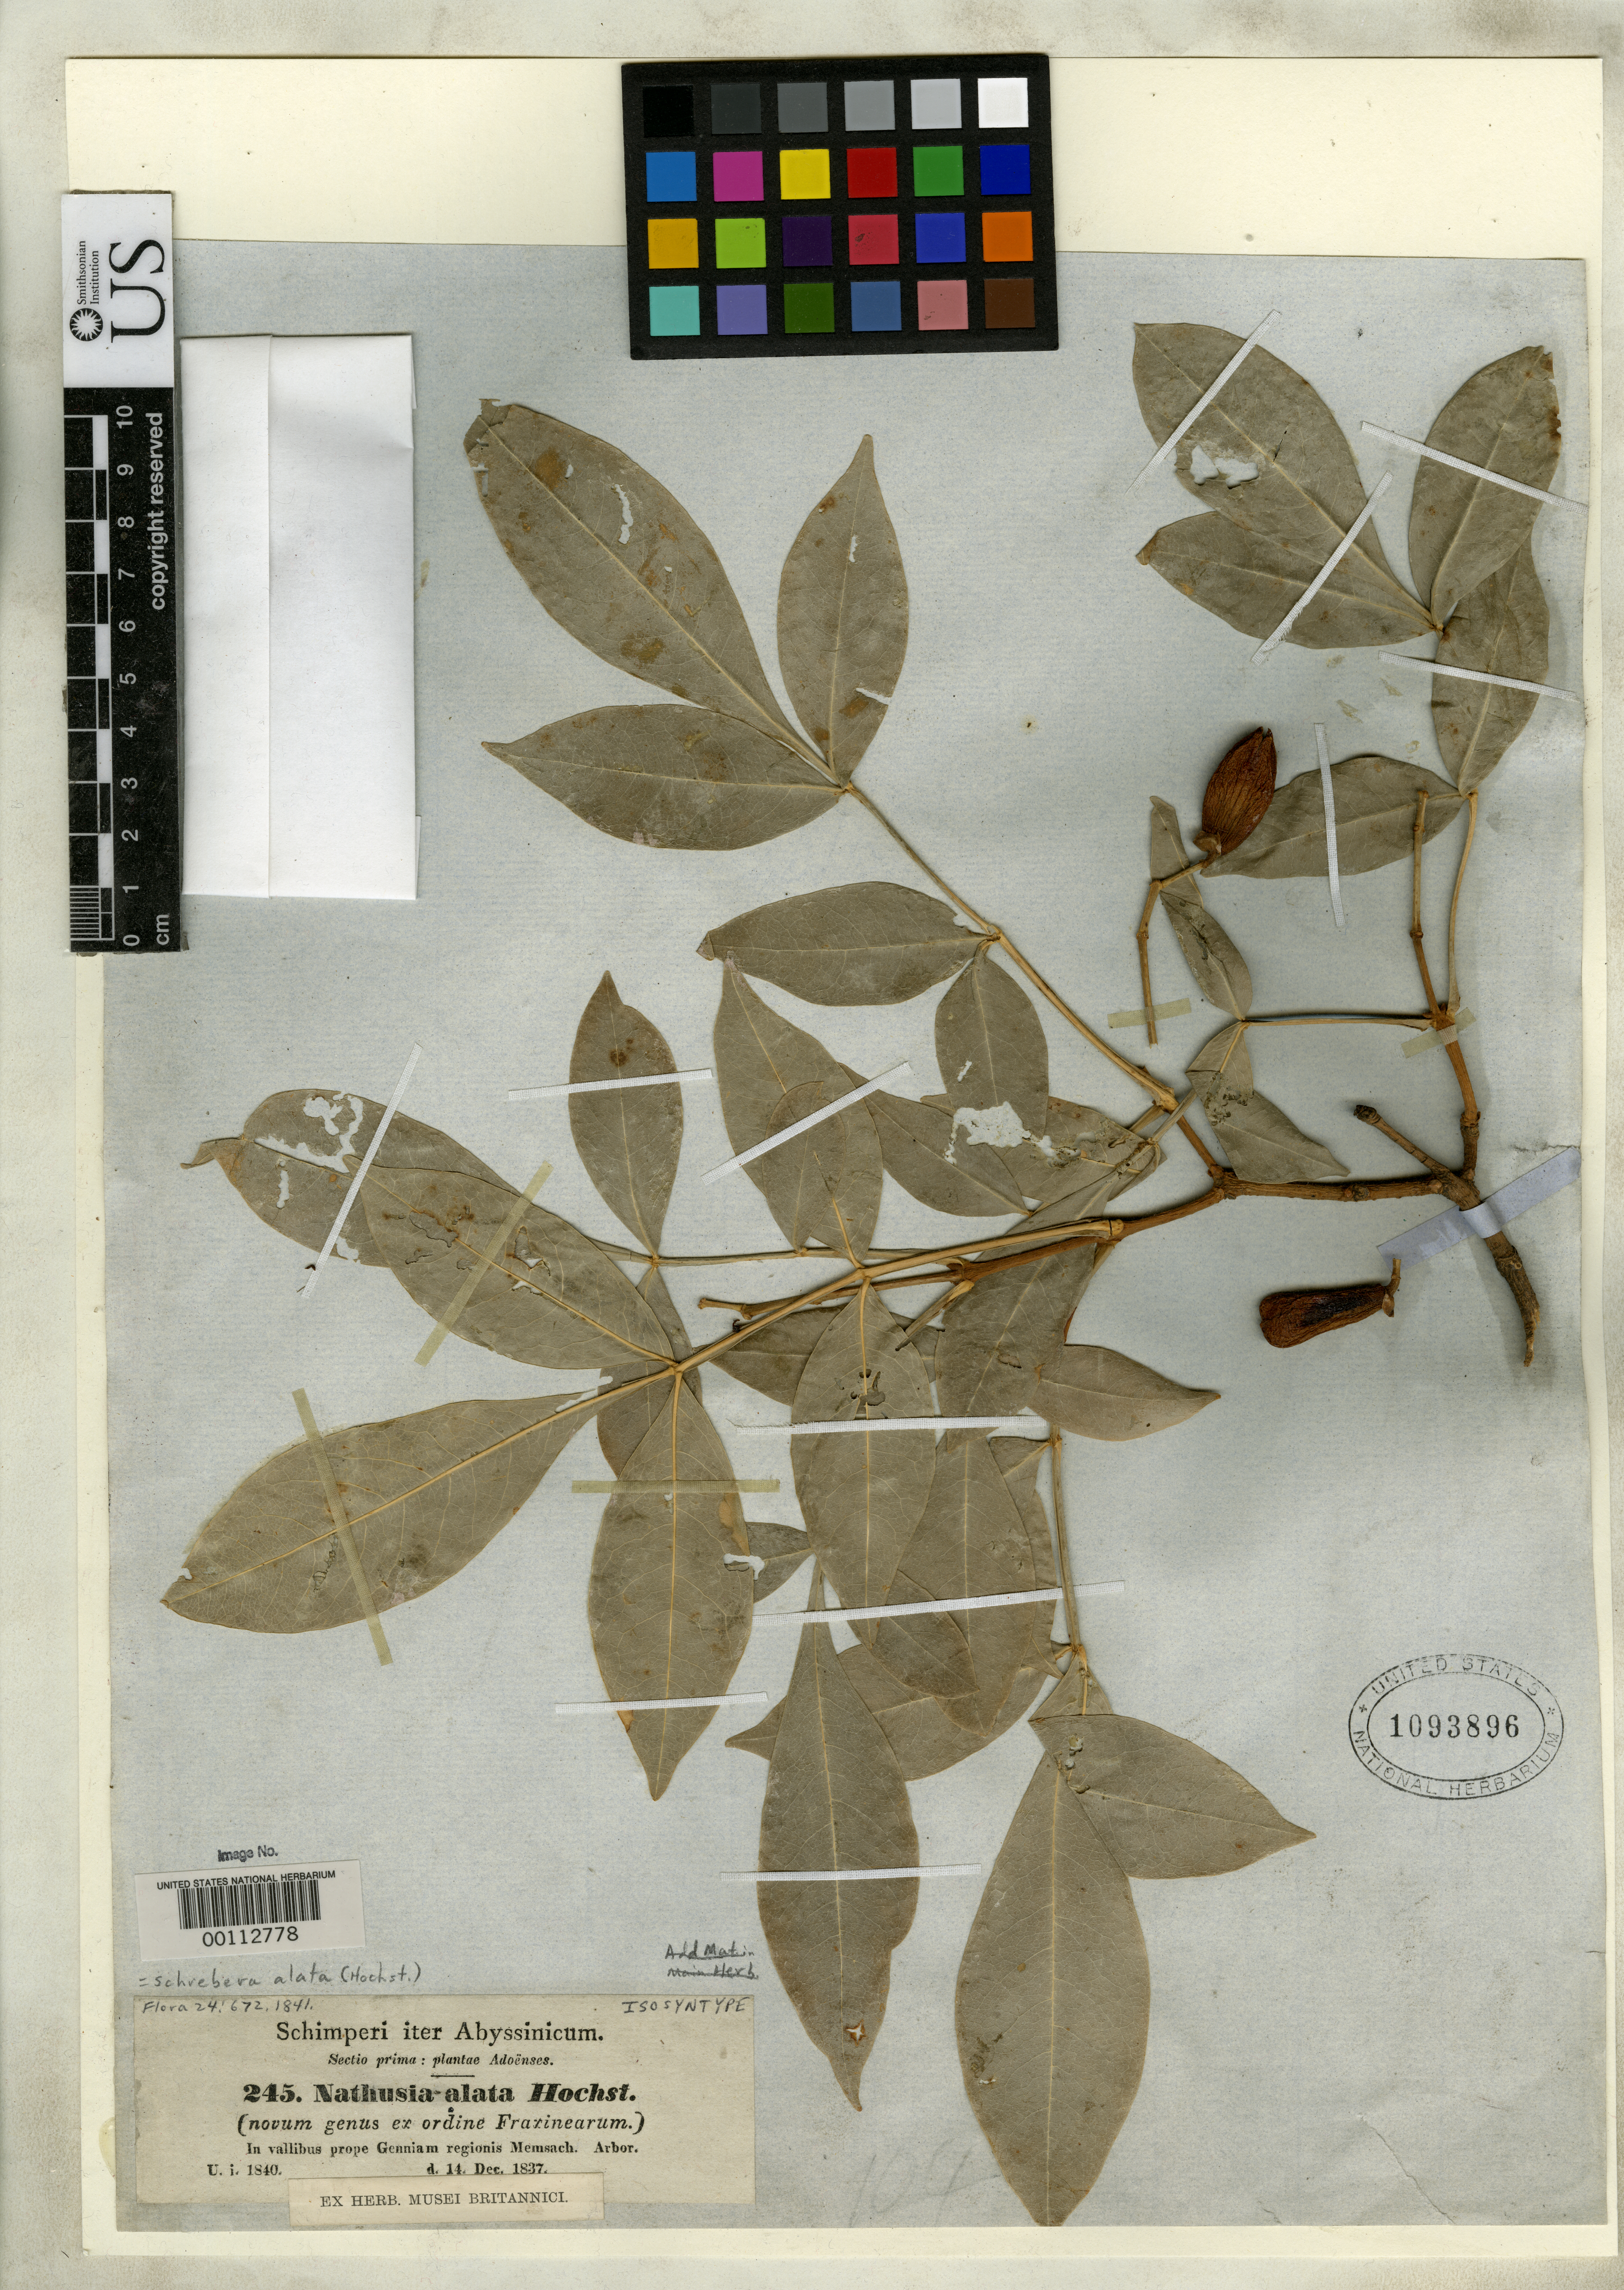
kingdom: Plantae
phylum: Tracheophyta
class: Magnoliopsida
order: Lamiales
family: Oleaceae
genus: Nathusia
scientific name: Nathusia alata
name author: Hochst.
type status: Isosyntype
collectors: G. W. Schimper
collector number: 245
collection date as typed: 14 Dec 1837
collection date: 1837-12-14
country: Ethiopia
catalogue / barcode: US 1093896